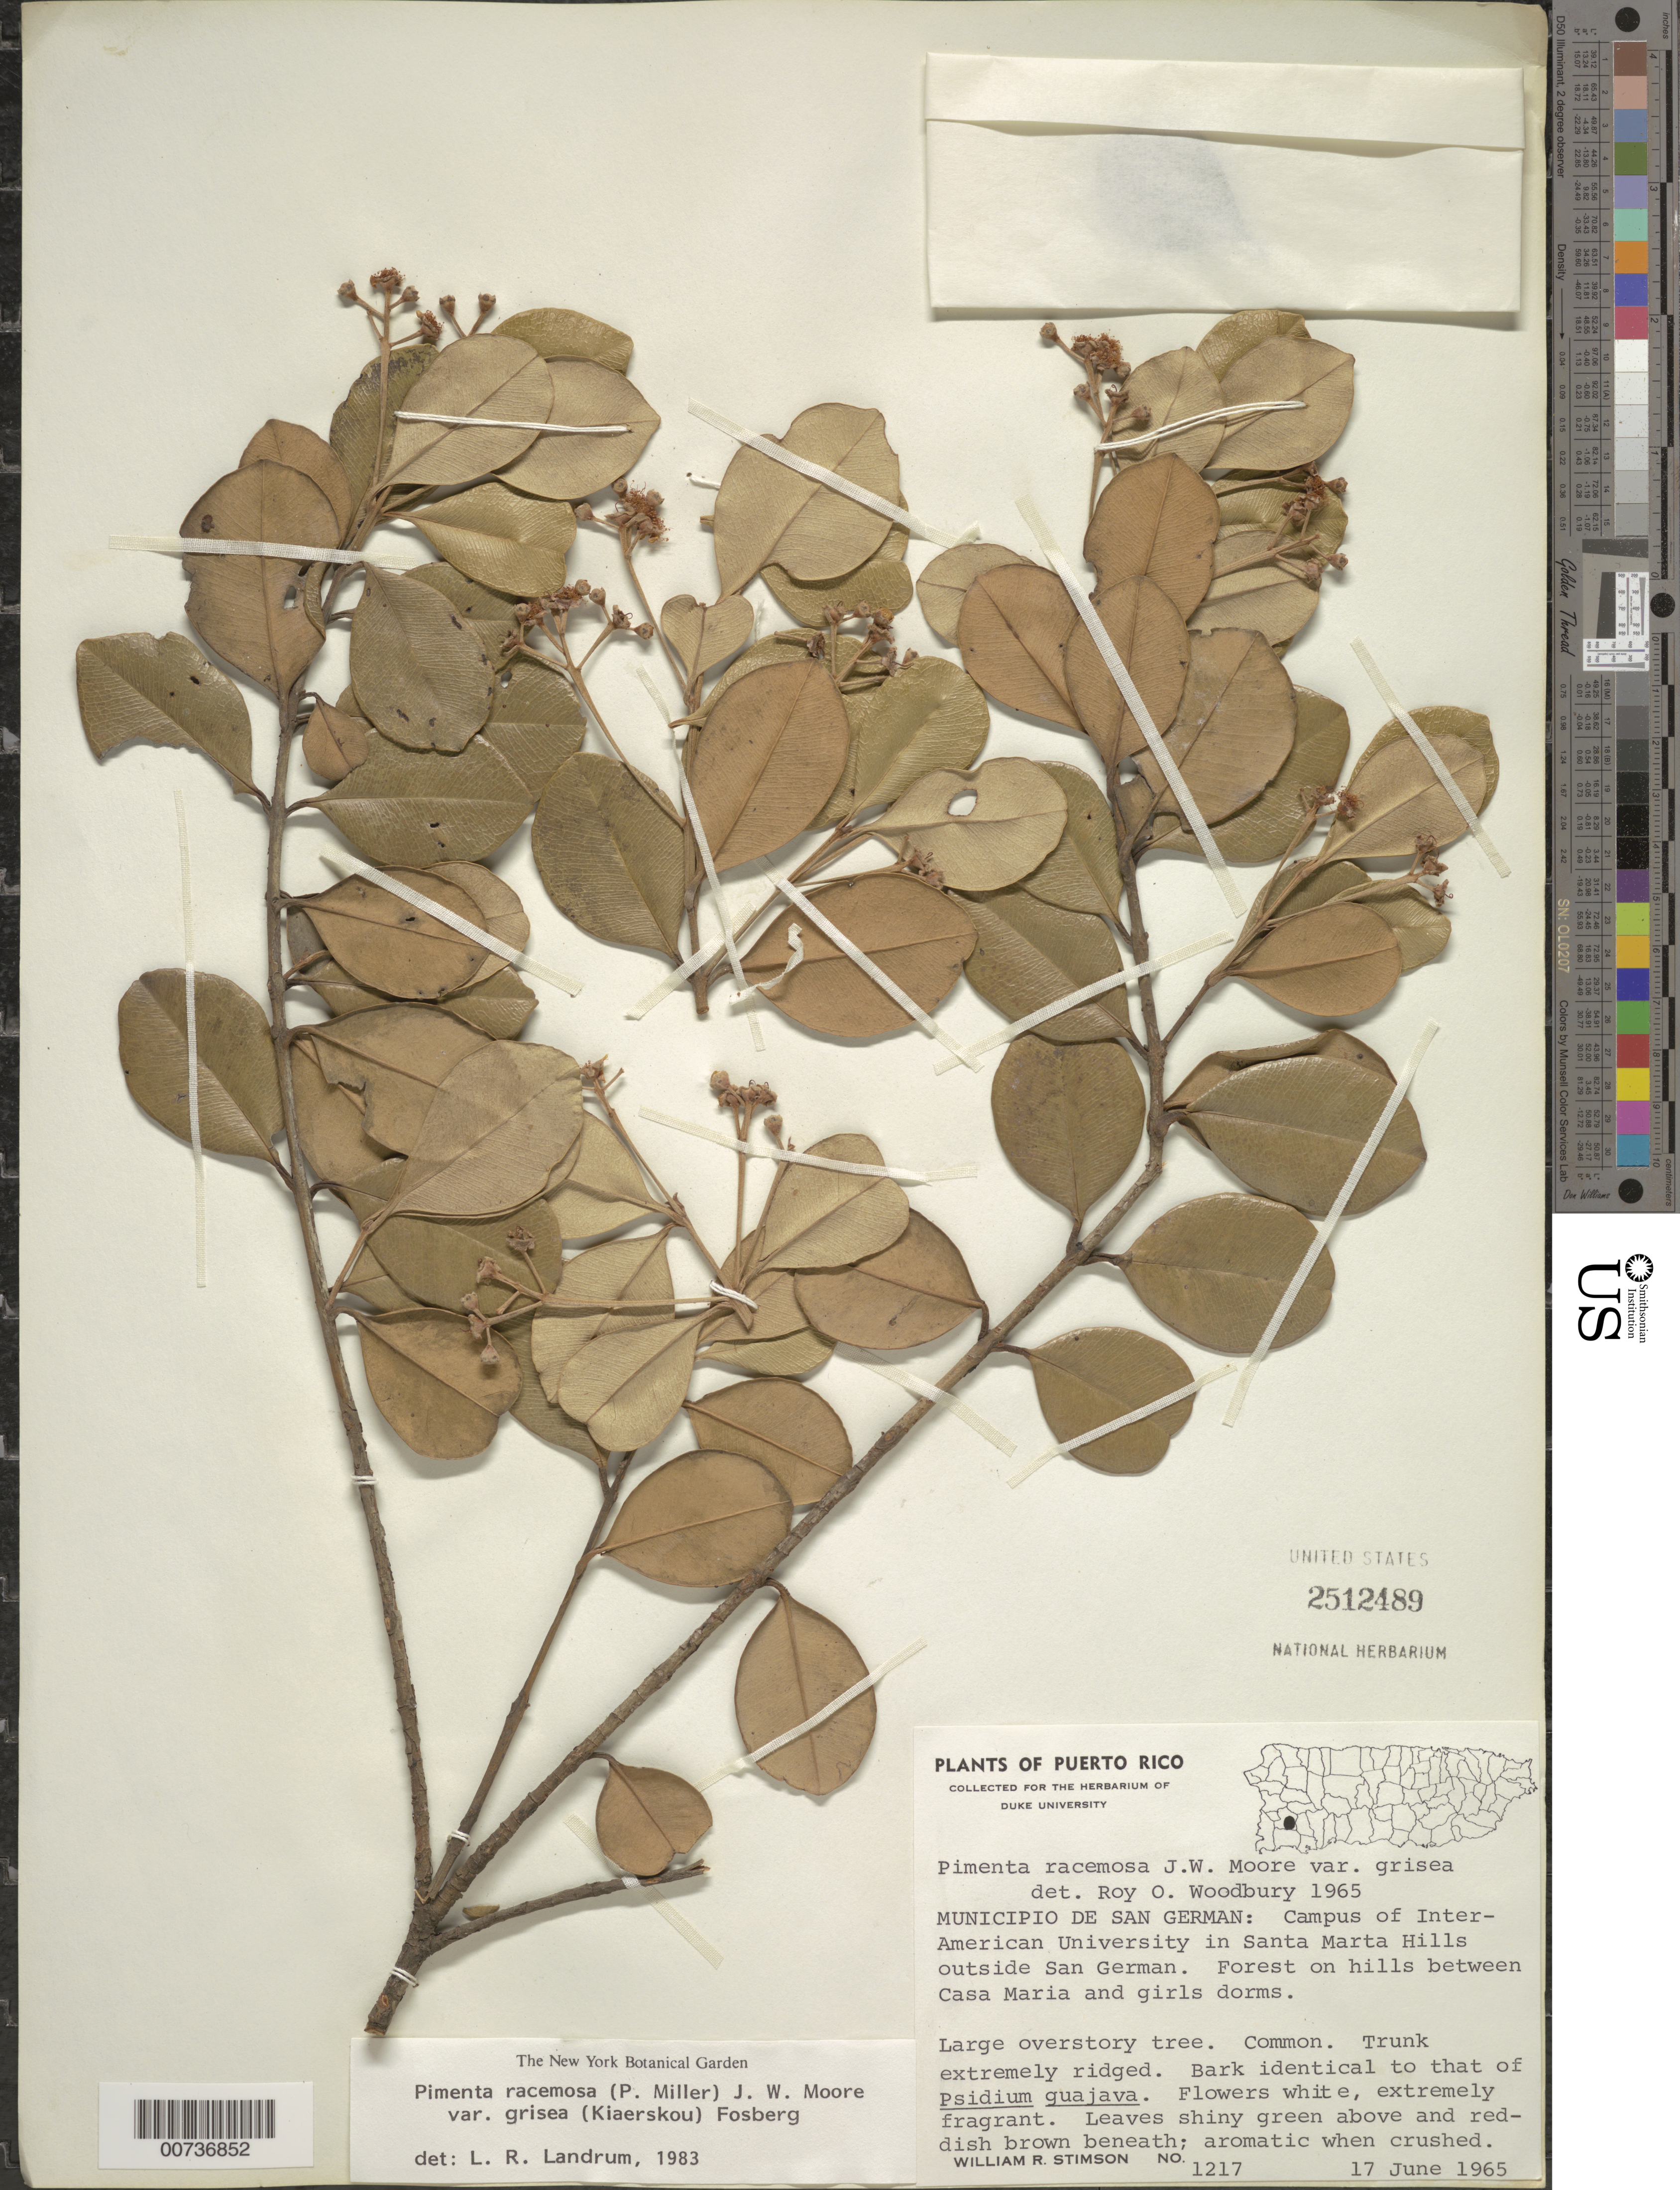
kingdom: Plantae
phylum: Tracheophyta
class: Magnoliopsida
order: Myrtales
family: Myrtaceae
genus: Pimenta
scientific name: Pimenta racemosa var. grisea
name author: (Kiaersk.) Fosberg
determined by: Landrum, L. R.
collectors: W. R. Stimson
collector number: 1217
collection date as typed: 17 Jun 1965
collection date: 1965-06-17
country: Puerto Rico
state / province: San Germán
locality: Mun. San Germán: Campus of Interamerican University in Santa Marta Hills outside San Germán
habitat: Forest on hills between Casa María and girls dorms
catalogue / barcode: US 2512489